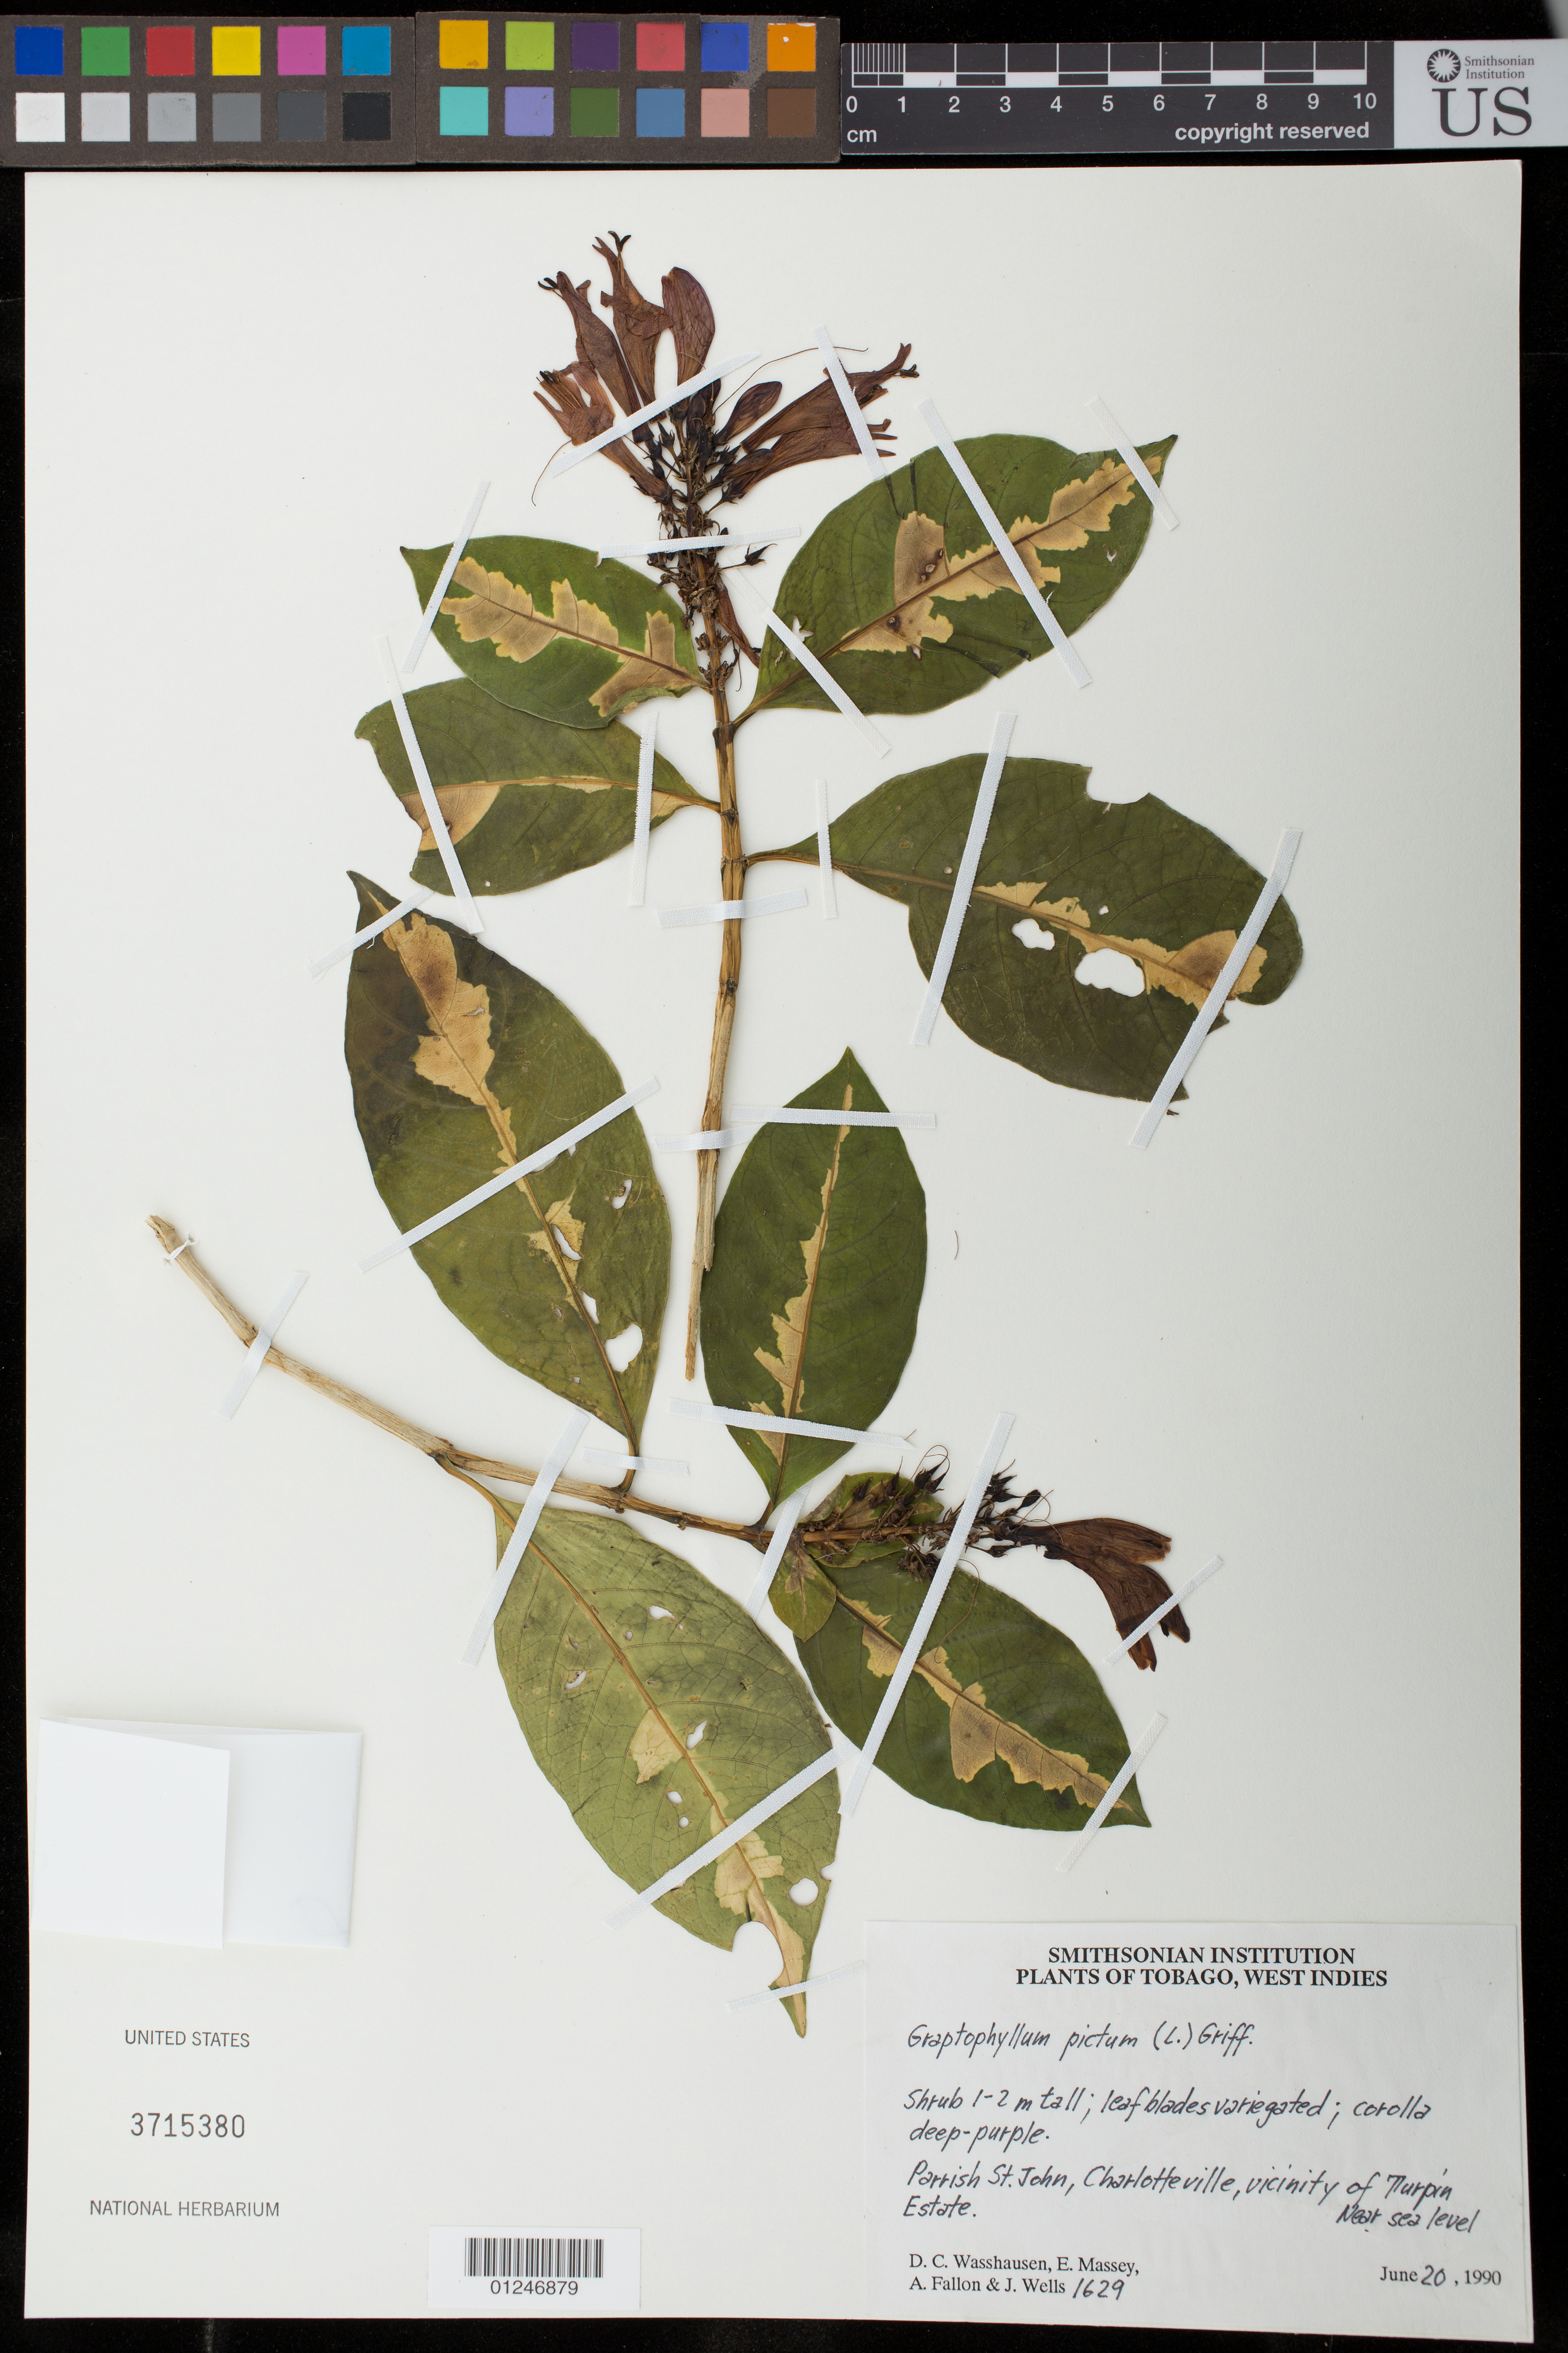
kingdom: Plantae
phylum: Tracheophyta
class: Magnoliopsida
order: Lamiales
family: Acanthaceae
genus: Graptophyllum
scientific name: Graptophyllum pictum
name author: (L.) Griff.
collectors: D. C. Wasshausen, E. Massey, A. Fallon & J. Wells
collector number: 1629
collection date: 1990-06-20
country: Trinidad and Tobago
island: Tobago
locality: Parrish St. John, Charlotteville, vicinity of Turpin Estate.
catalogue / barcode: US 3715380